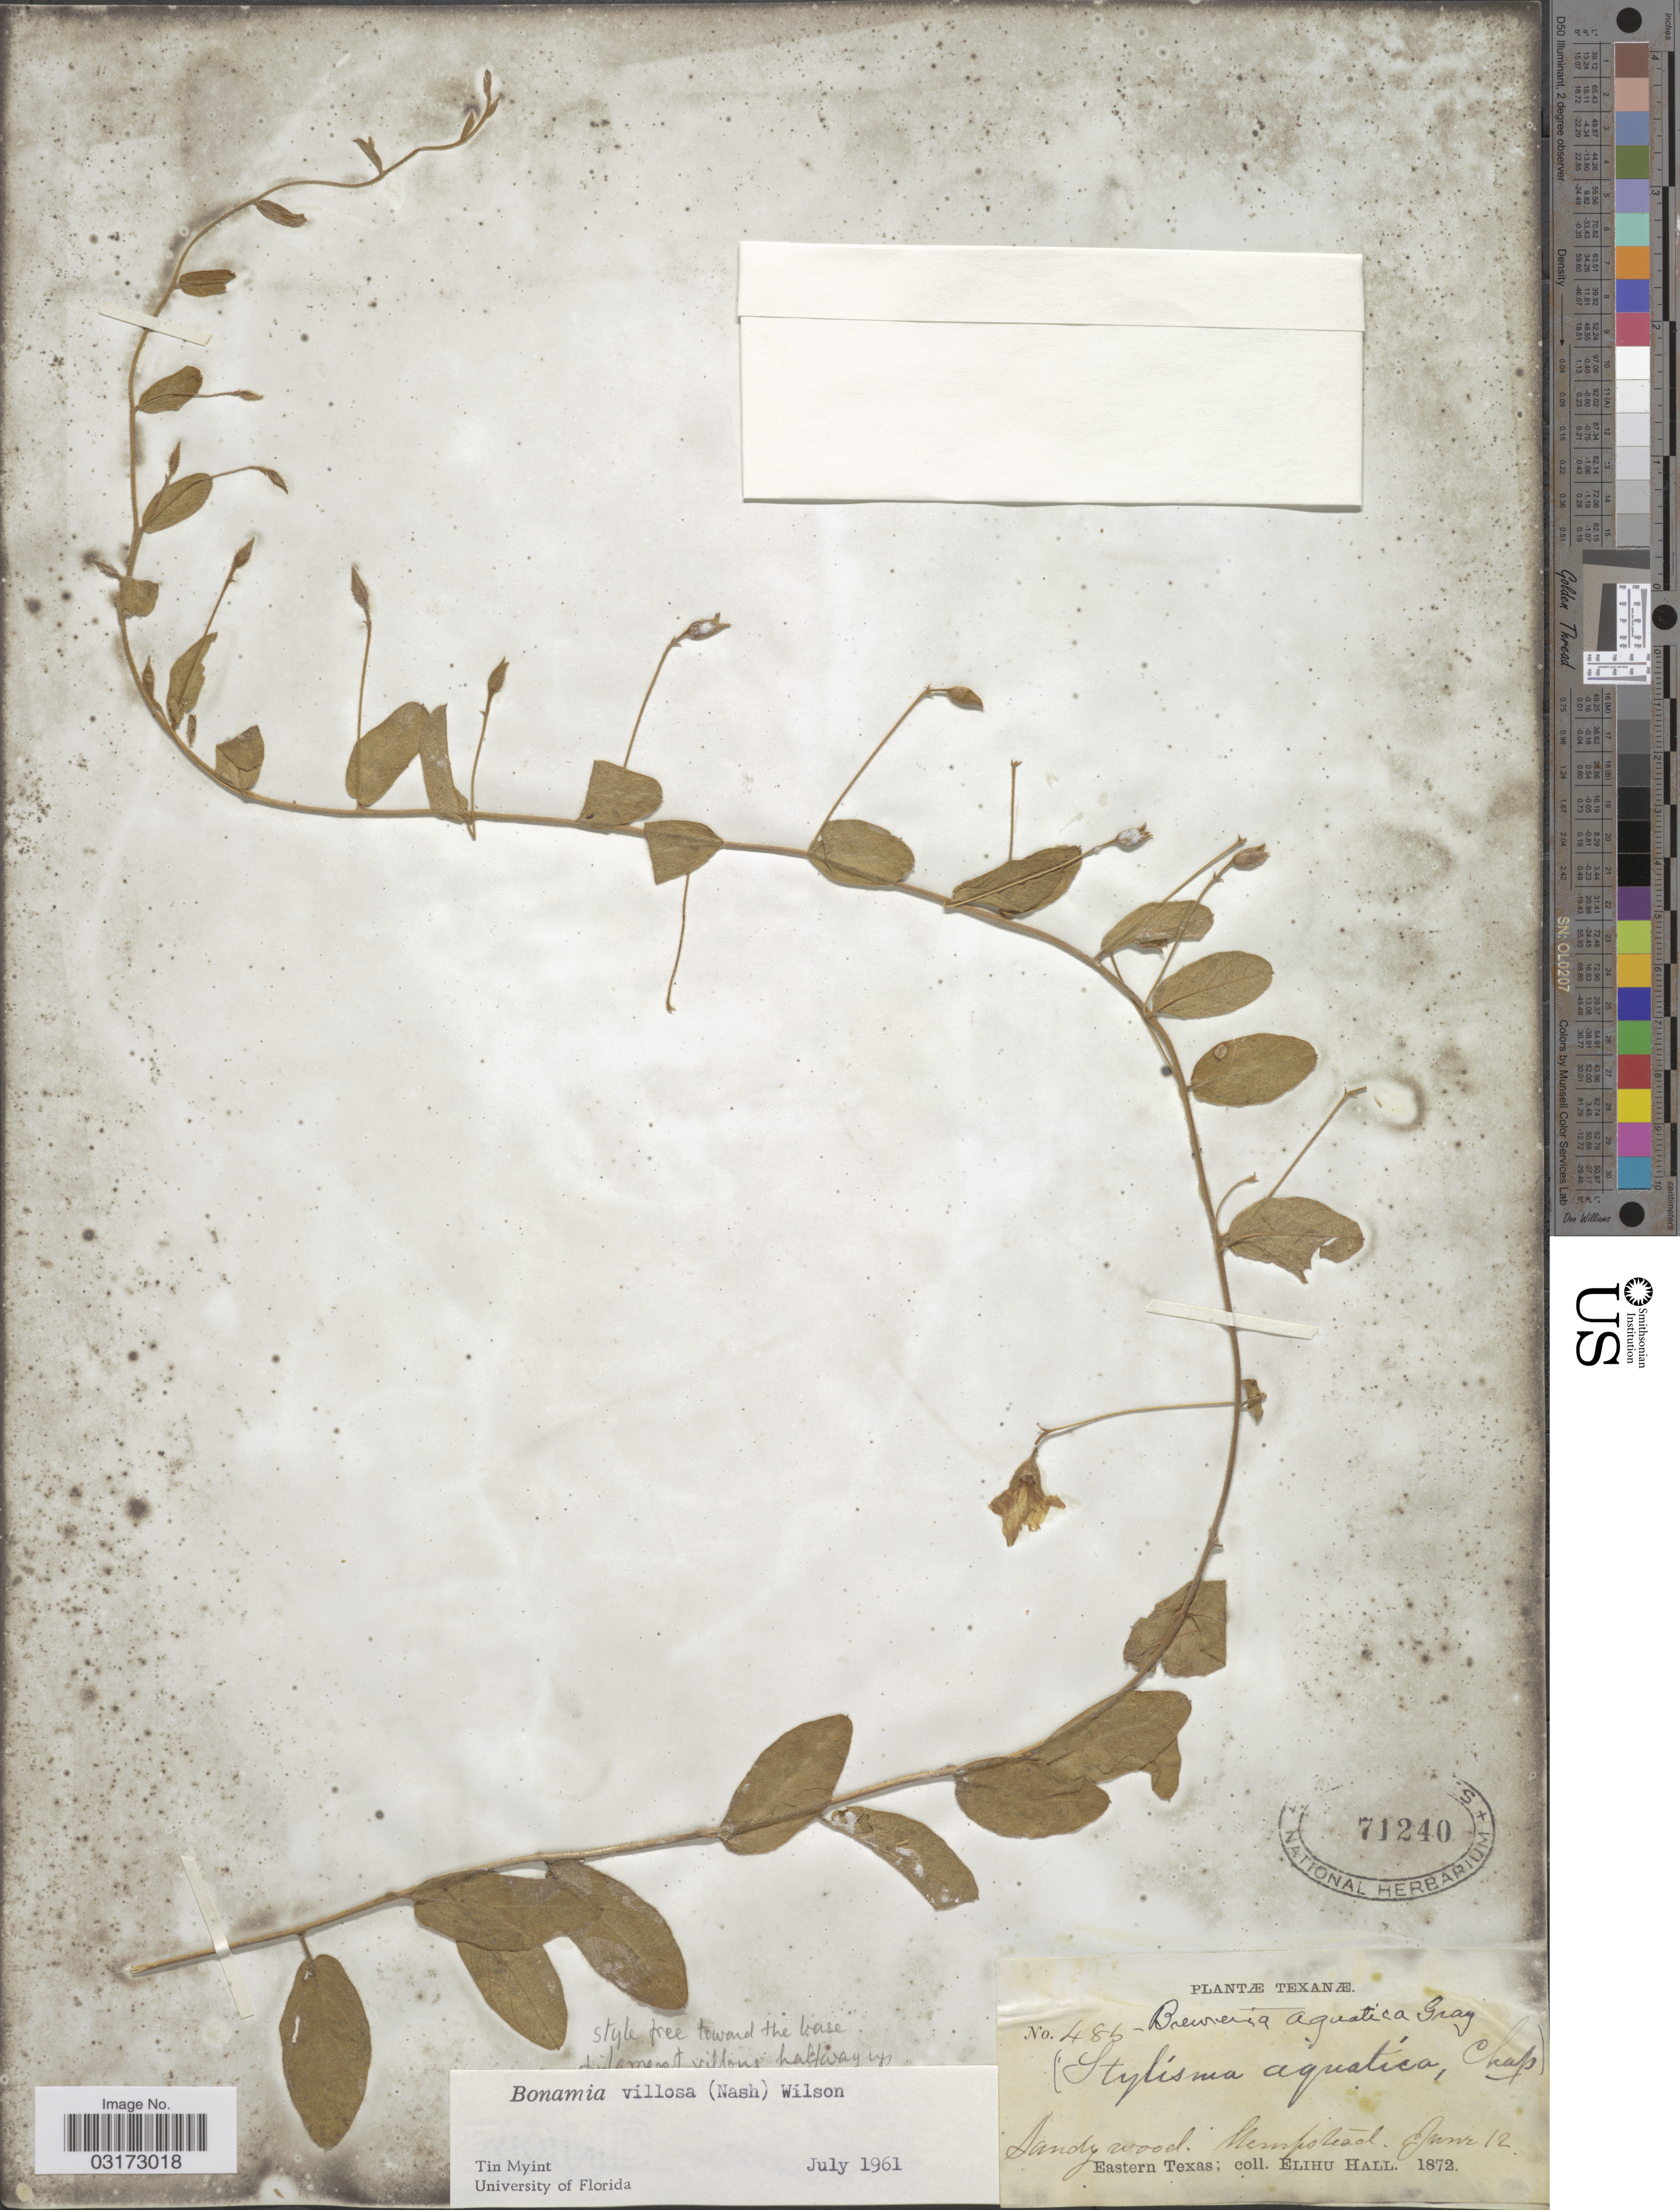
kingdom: Plantae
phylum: Tracheophyta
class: Magnoliopsida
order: Solanales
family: Convolvulaceae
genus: Stylisma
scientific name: Stylisma villosa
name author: (Nash) House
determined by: Strong, Mark T., (BOT), Smithsonian Institution - National Museum of Natural History (UNITED STATES)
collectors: E. Hall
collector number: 485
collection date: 1872-06-12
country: United States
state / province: Texas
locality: Hempstead. Eastern Texas.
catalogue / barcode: US 71240